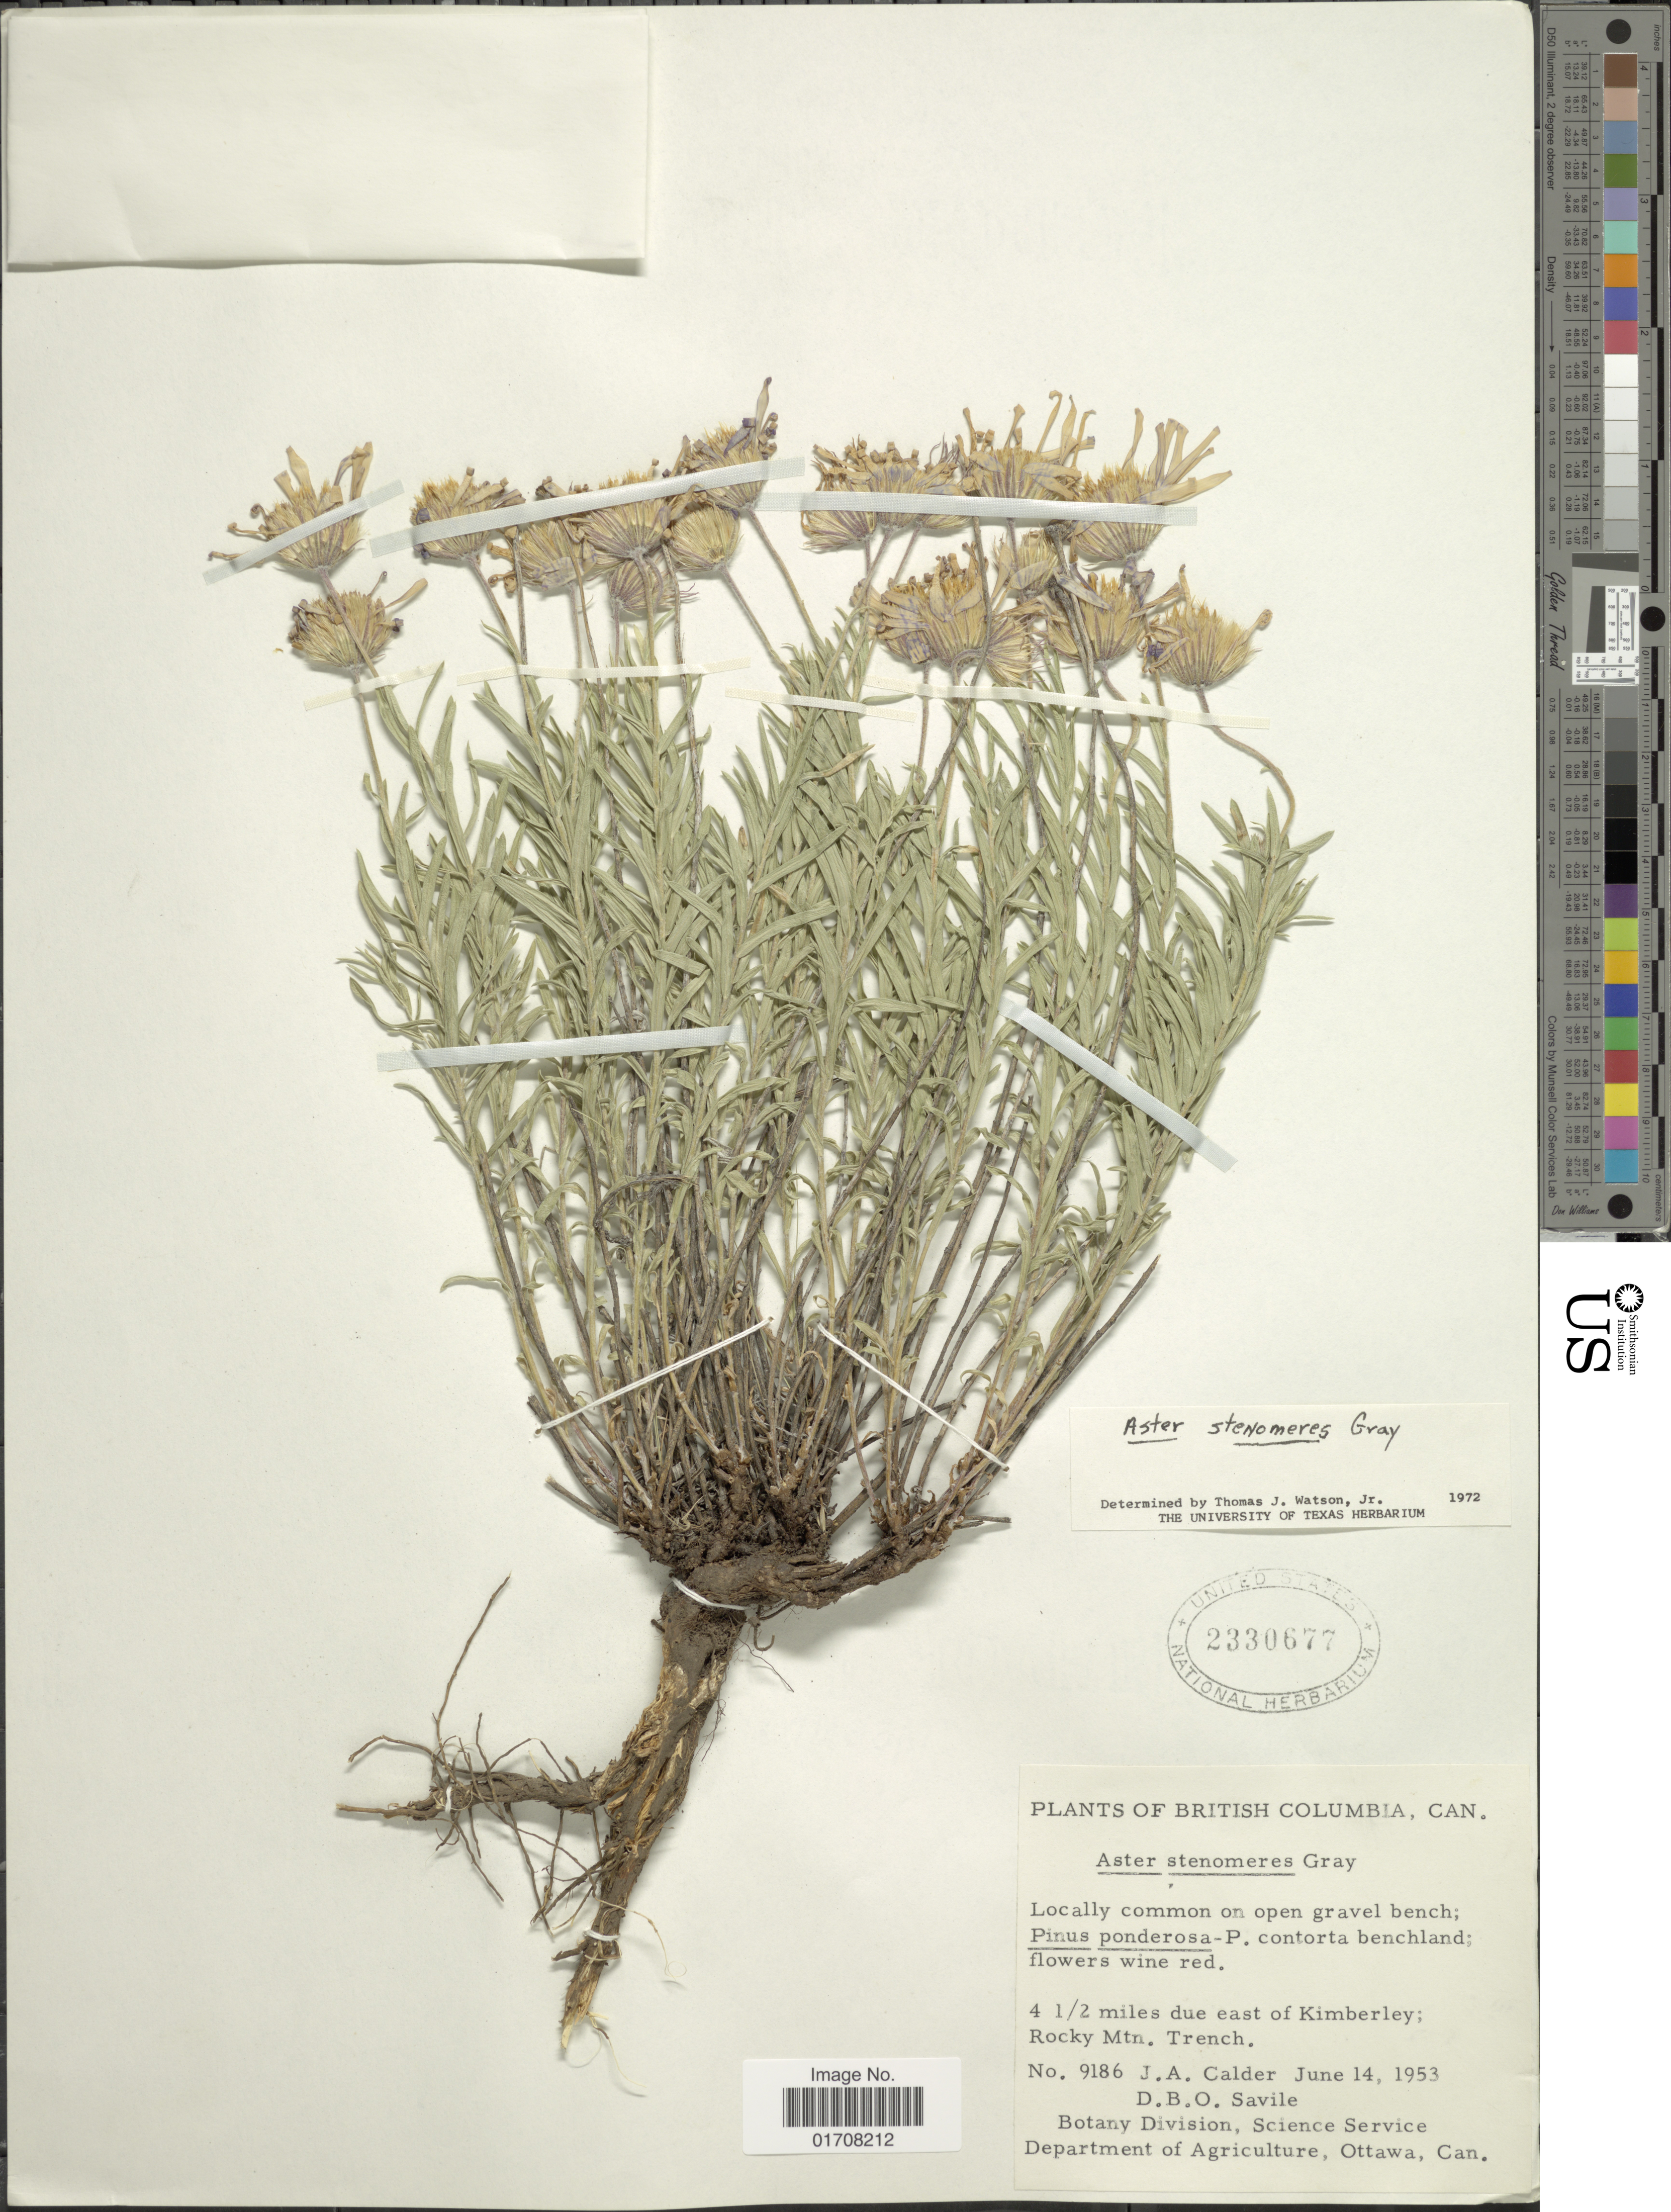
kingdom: Plantae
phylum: Tracheophyta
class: Magnoliopsida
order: Asterales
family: Asteraceae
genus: Ionactis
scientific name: Ionactis stenomeres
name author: (A. Gray) Greene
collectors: J. A. Calder & D. Savile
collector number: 9186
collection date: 1953-06-14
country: Canada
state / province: British Columbia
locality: Can, 4½ miles due east of Kimberley, Rocky Mtn. Trench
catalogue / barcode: US 2330677